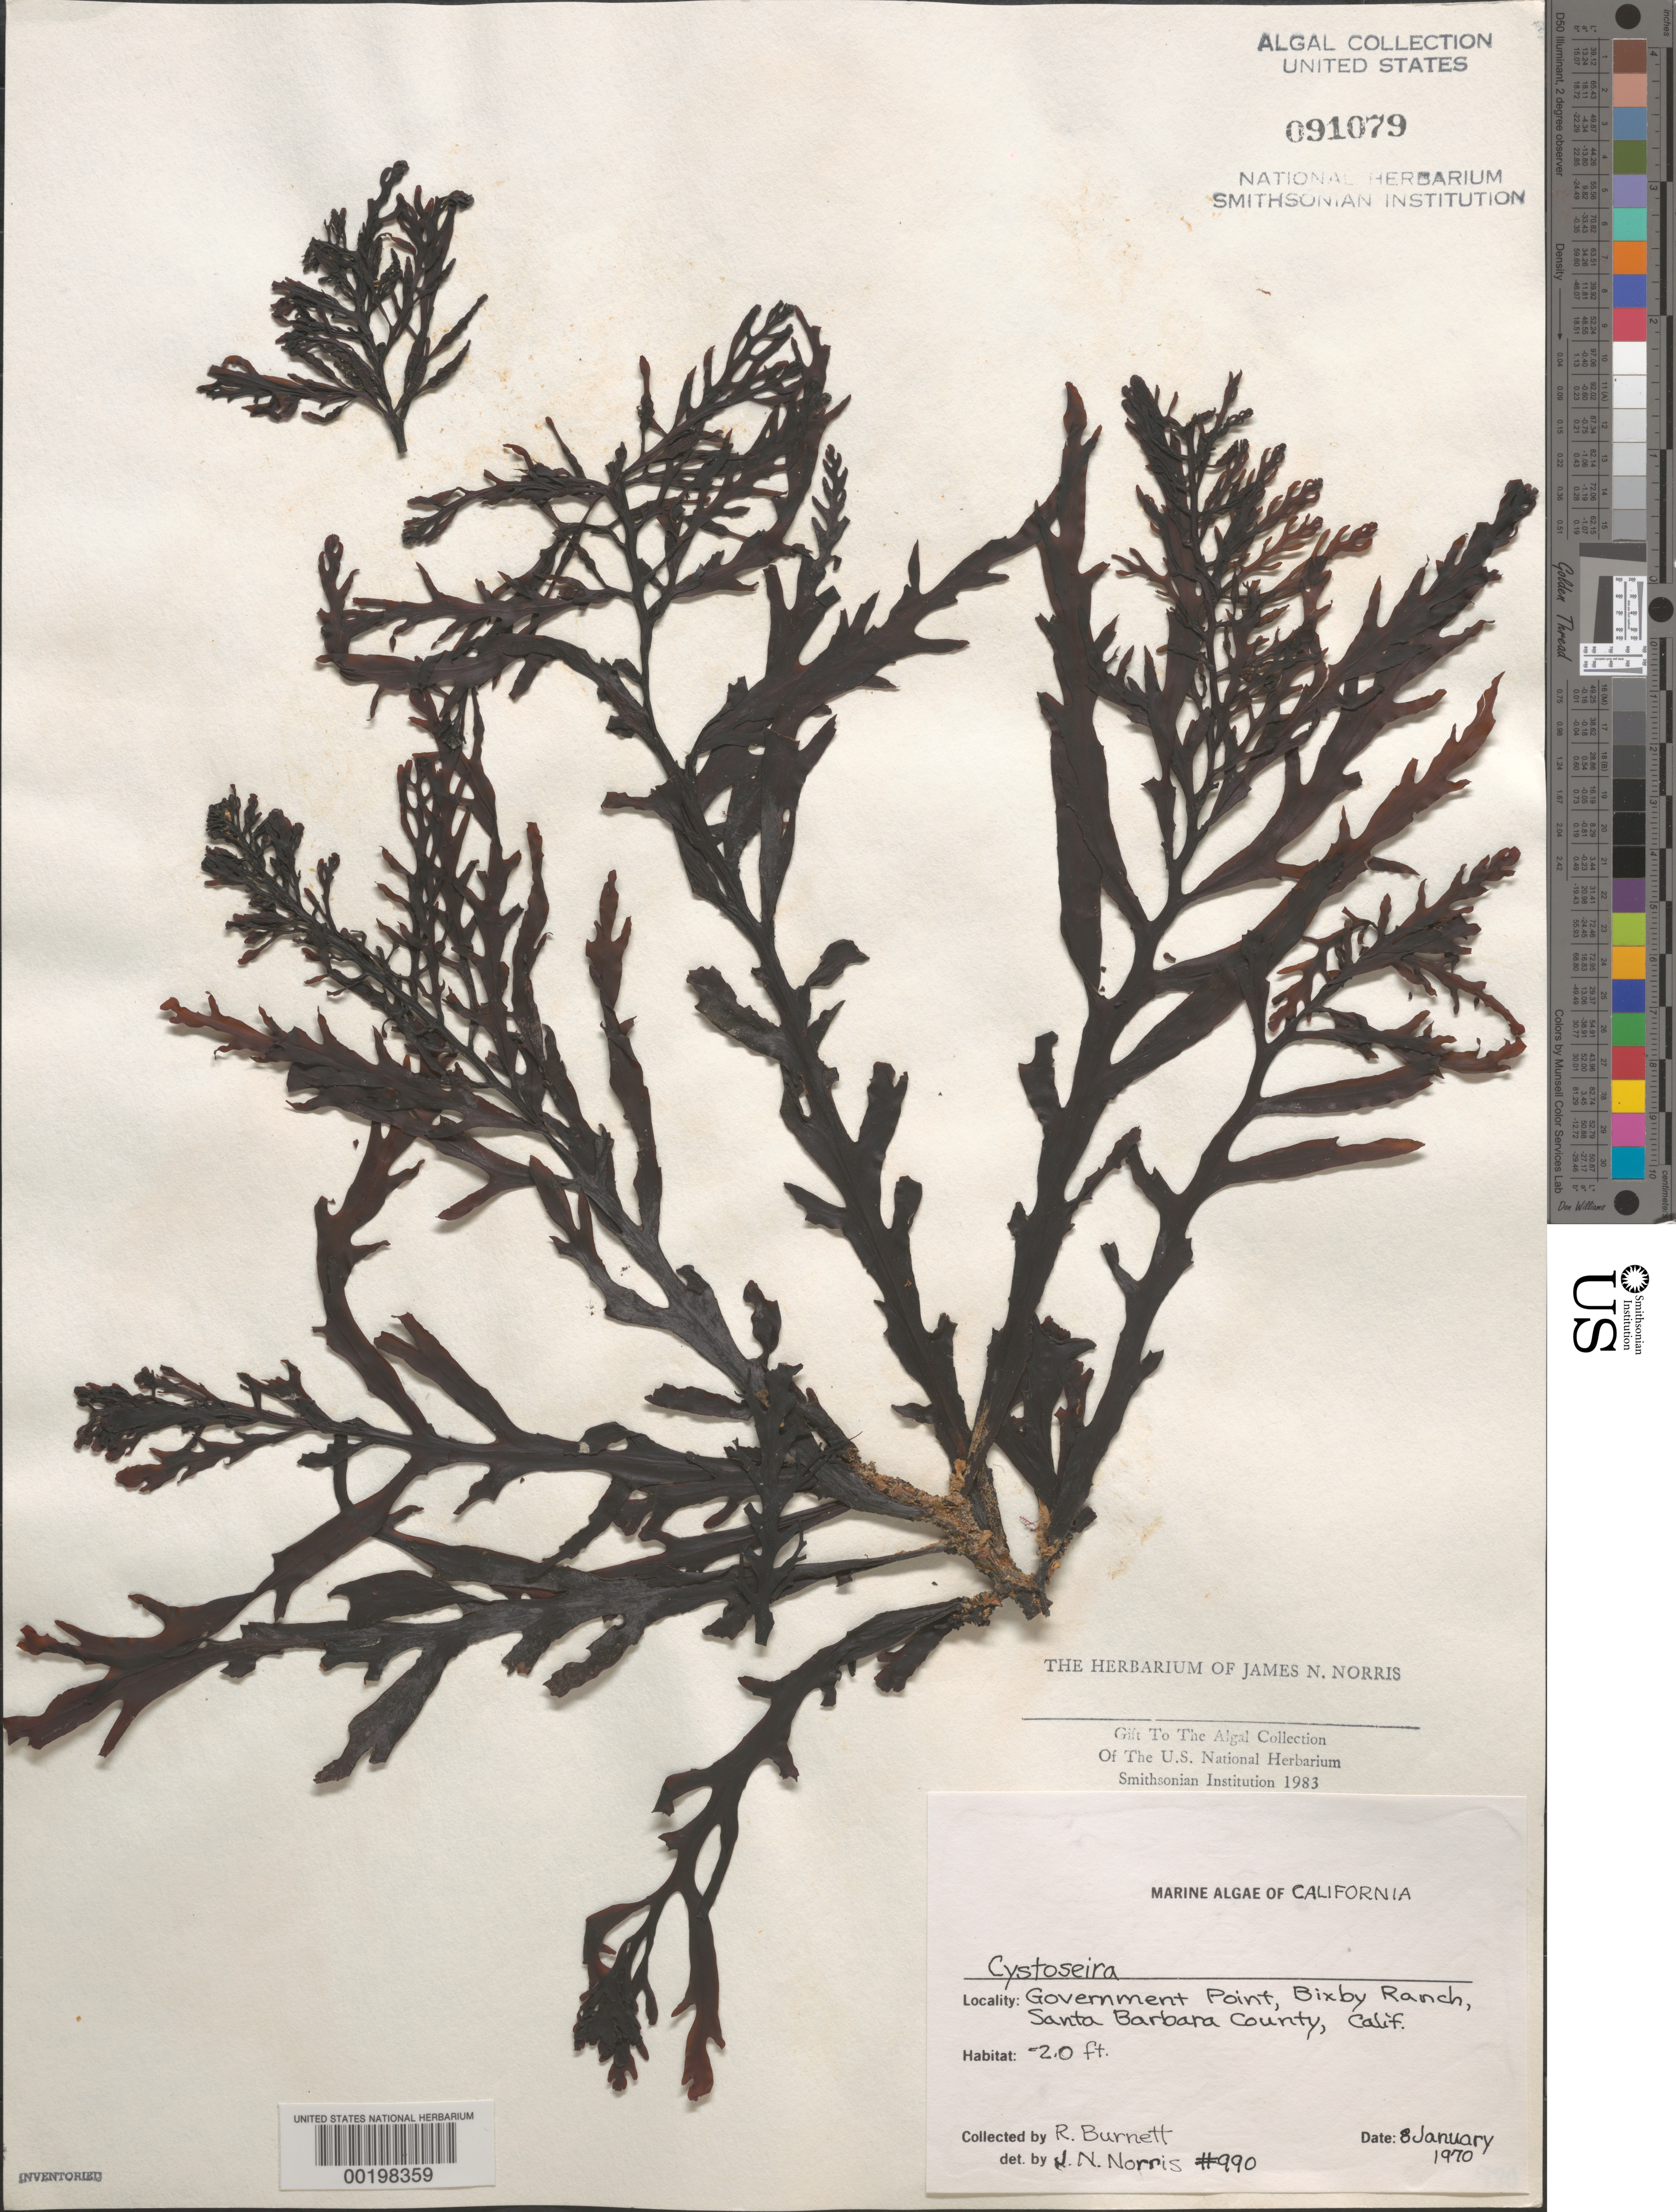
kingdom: Chromista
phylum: Ochrophyta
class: Phaeophyceae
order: Fucales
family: Sargassaceae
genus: Cystoseira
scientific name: Cystoseira sp.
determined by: Norris, James N.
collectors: R. Burnett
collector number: JN-990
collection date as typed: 08 Jan 1970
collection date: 1970-01-08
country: United States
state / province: California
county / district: Santa Barbara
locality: Government Point, Bixby Ranch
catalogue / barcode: US 91079